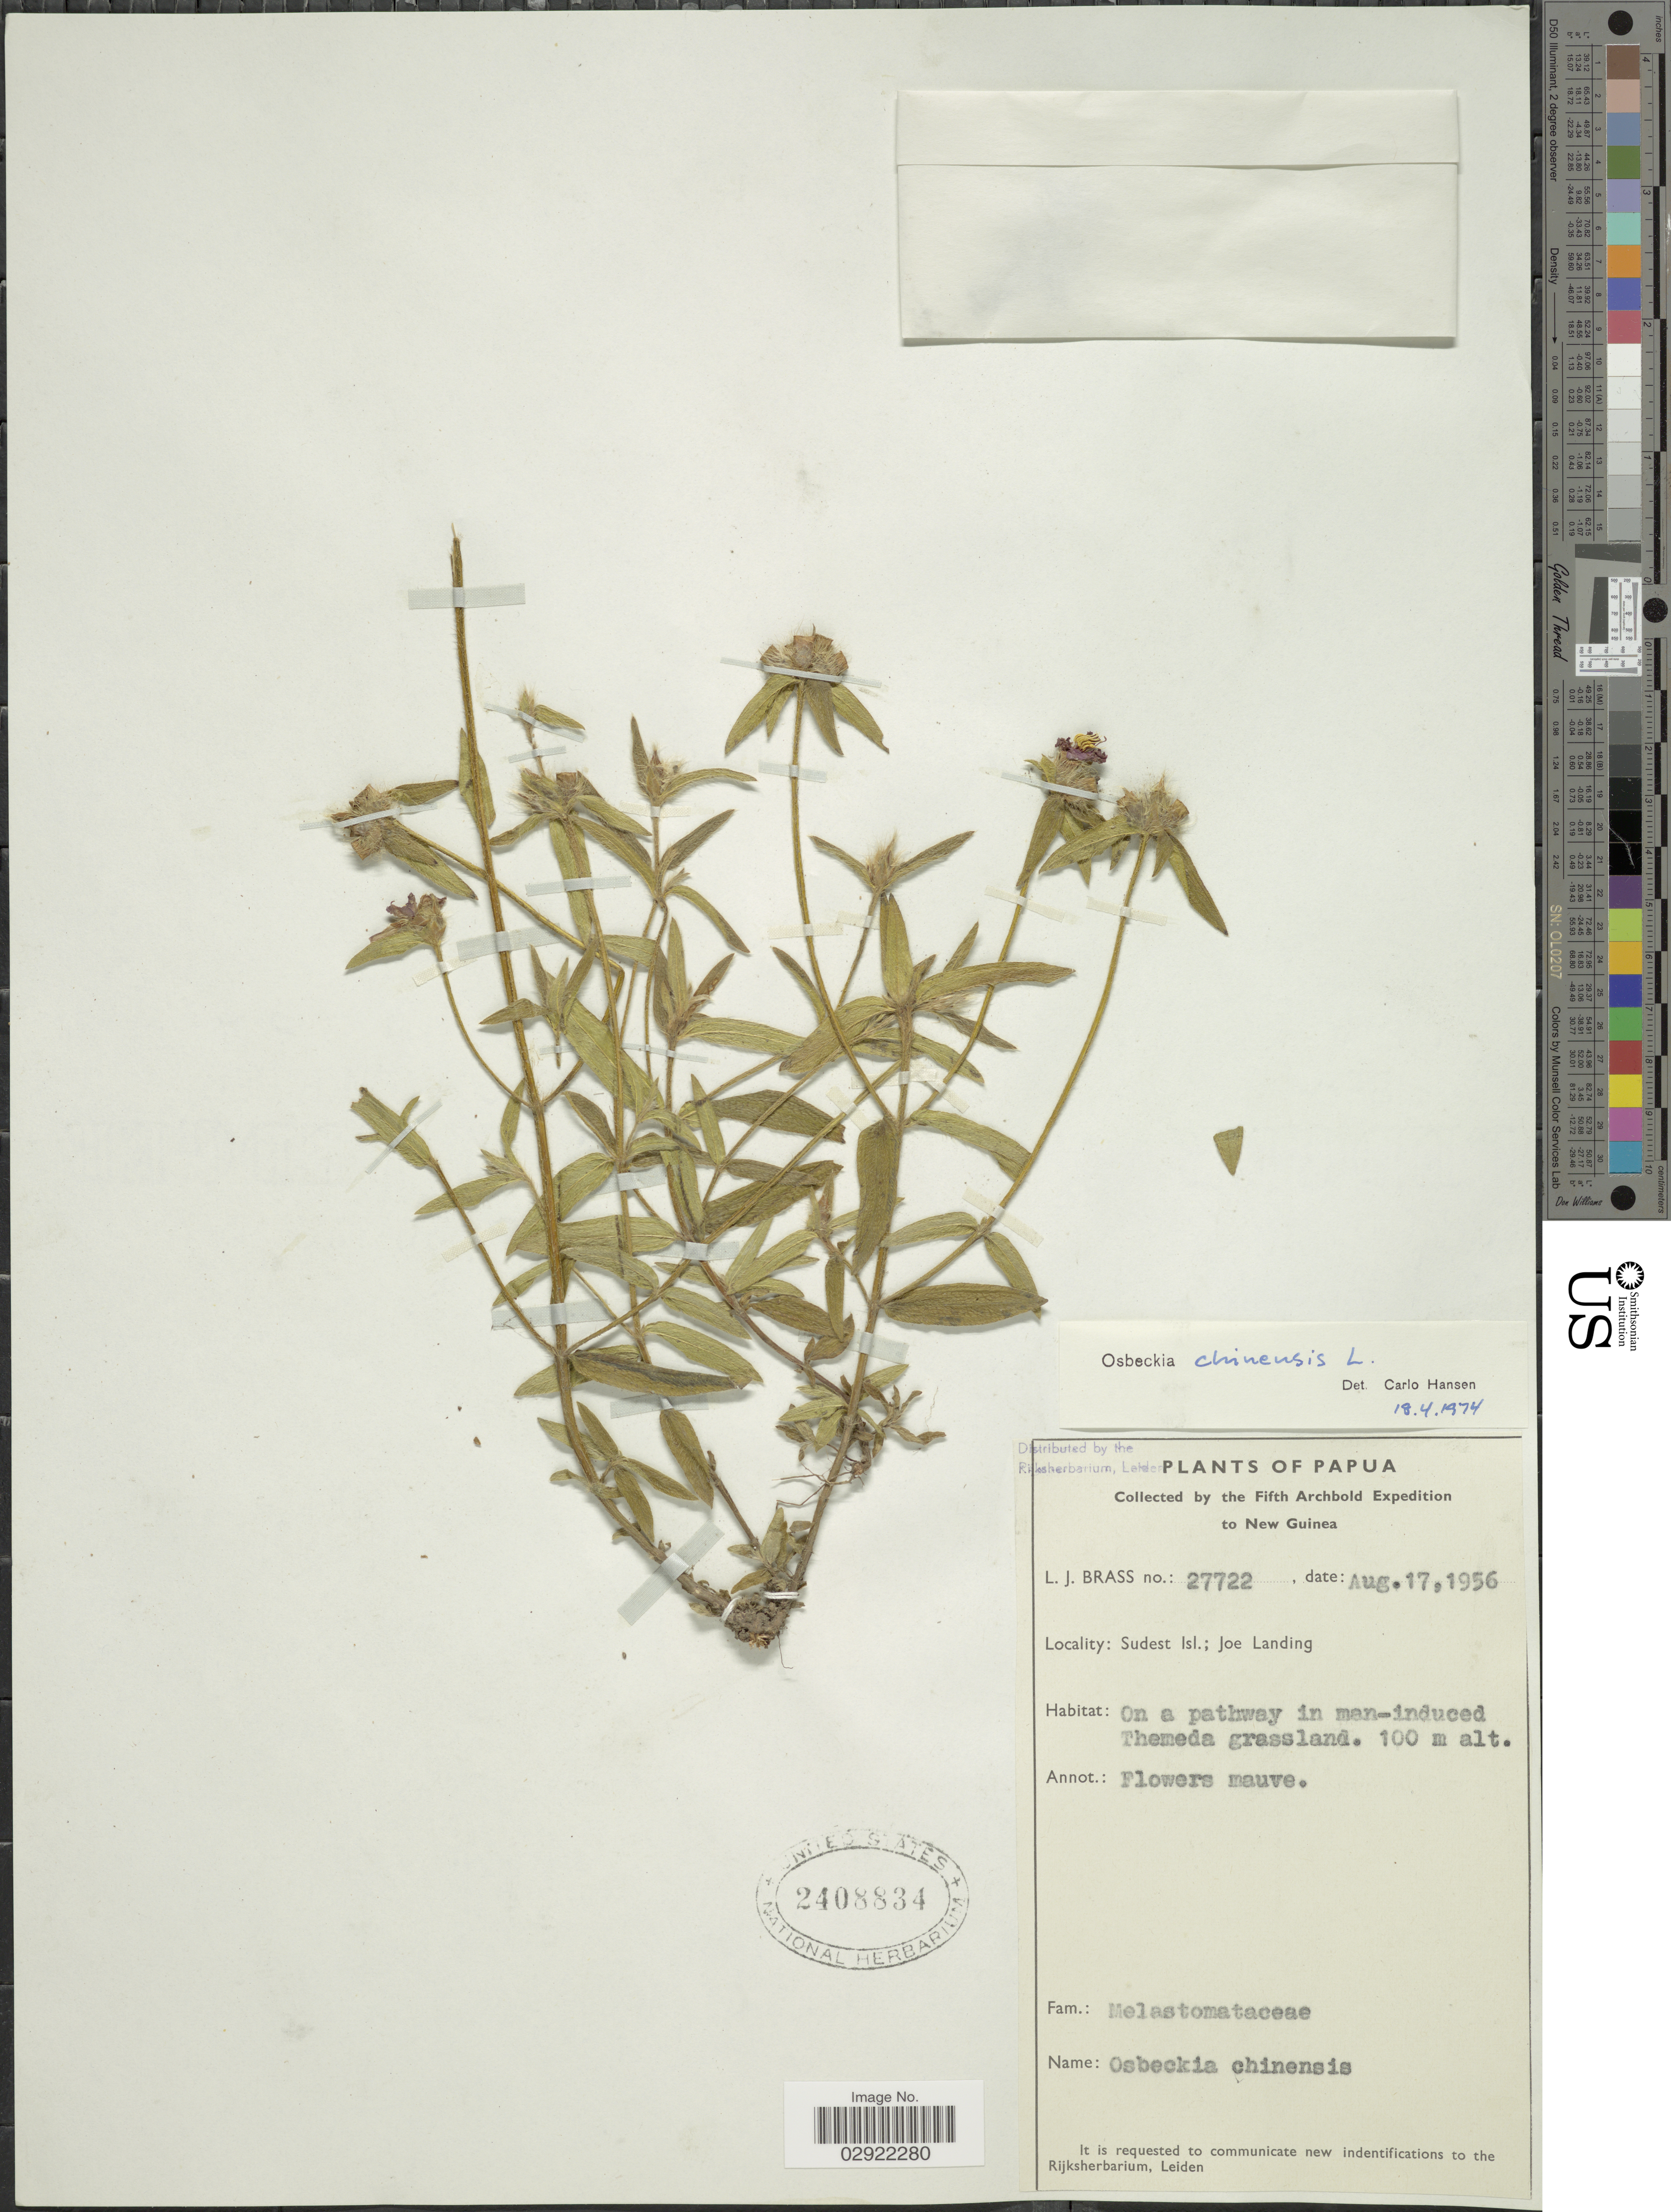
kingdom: Plantae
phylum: Tracheophyta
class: Magnoliopsida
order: Myrtales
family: Melastomataceae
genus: Osbeckia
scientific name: Osbeckia chinensis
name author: L.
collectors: L. J. Brass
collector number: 27722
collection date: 1956-08-17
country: Papua New Guinea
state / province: Milne Bay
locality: Papua. Sudest Isl.; Joe Landing.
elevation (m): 100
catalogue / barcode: US 2408834